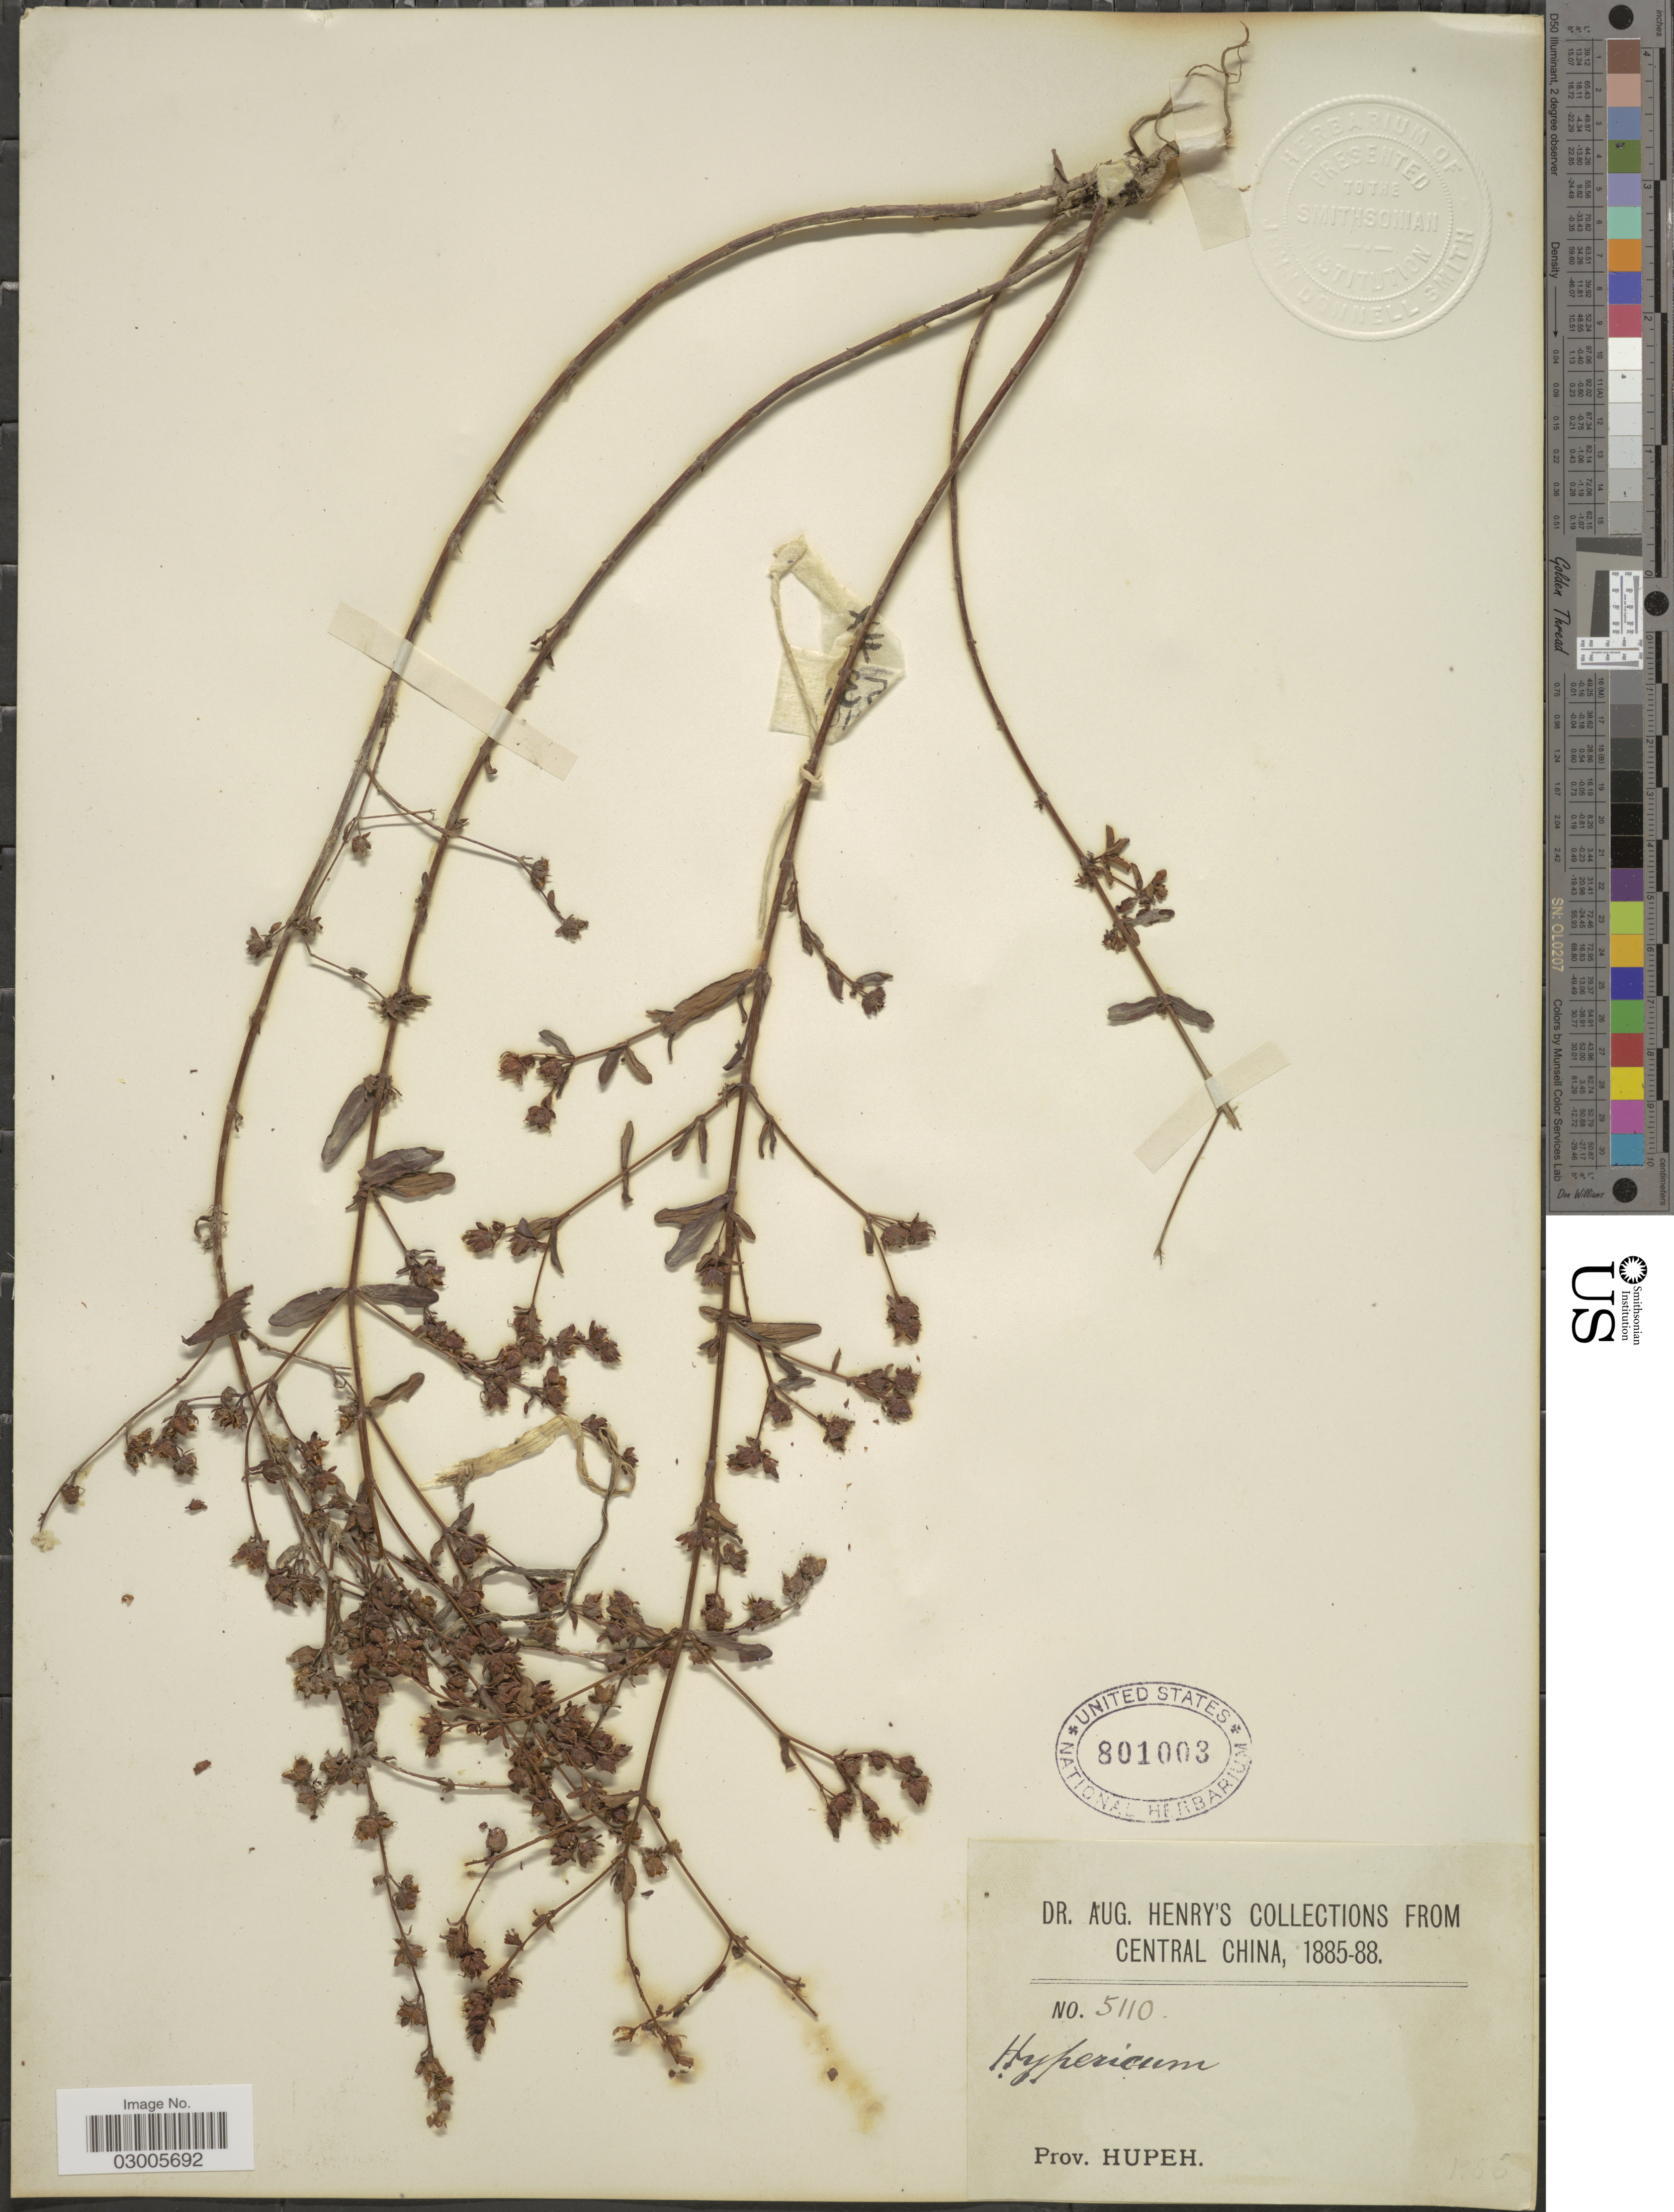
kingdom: Plantae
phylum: Tracheophyta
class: Magnoliopsida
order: Malpighiales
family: Hypericaceae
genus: Hypericum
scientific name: Hypericum sp.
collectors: A. Henry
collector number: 5110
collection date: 1885/1888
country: China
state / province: Hubei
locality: Central China, Prov. Hupeh.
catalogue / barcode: US 801003